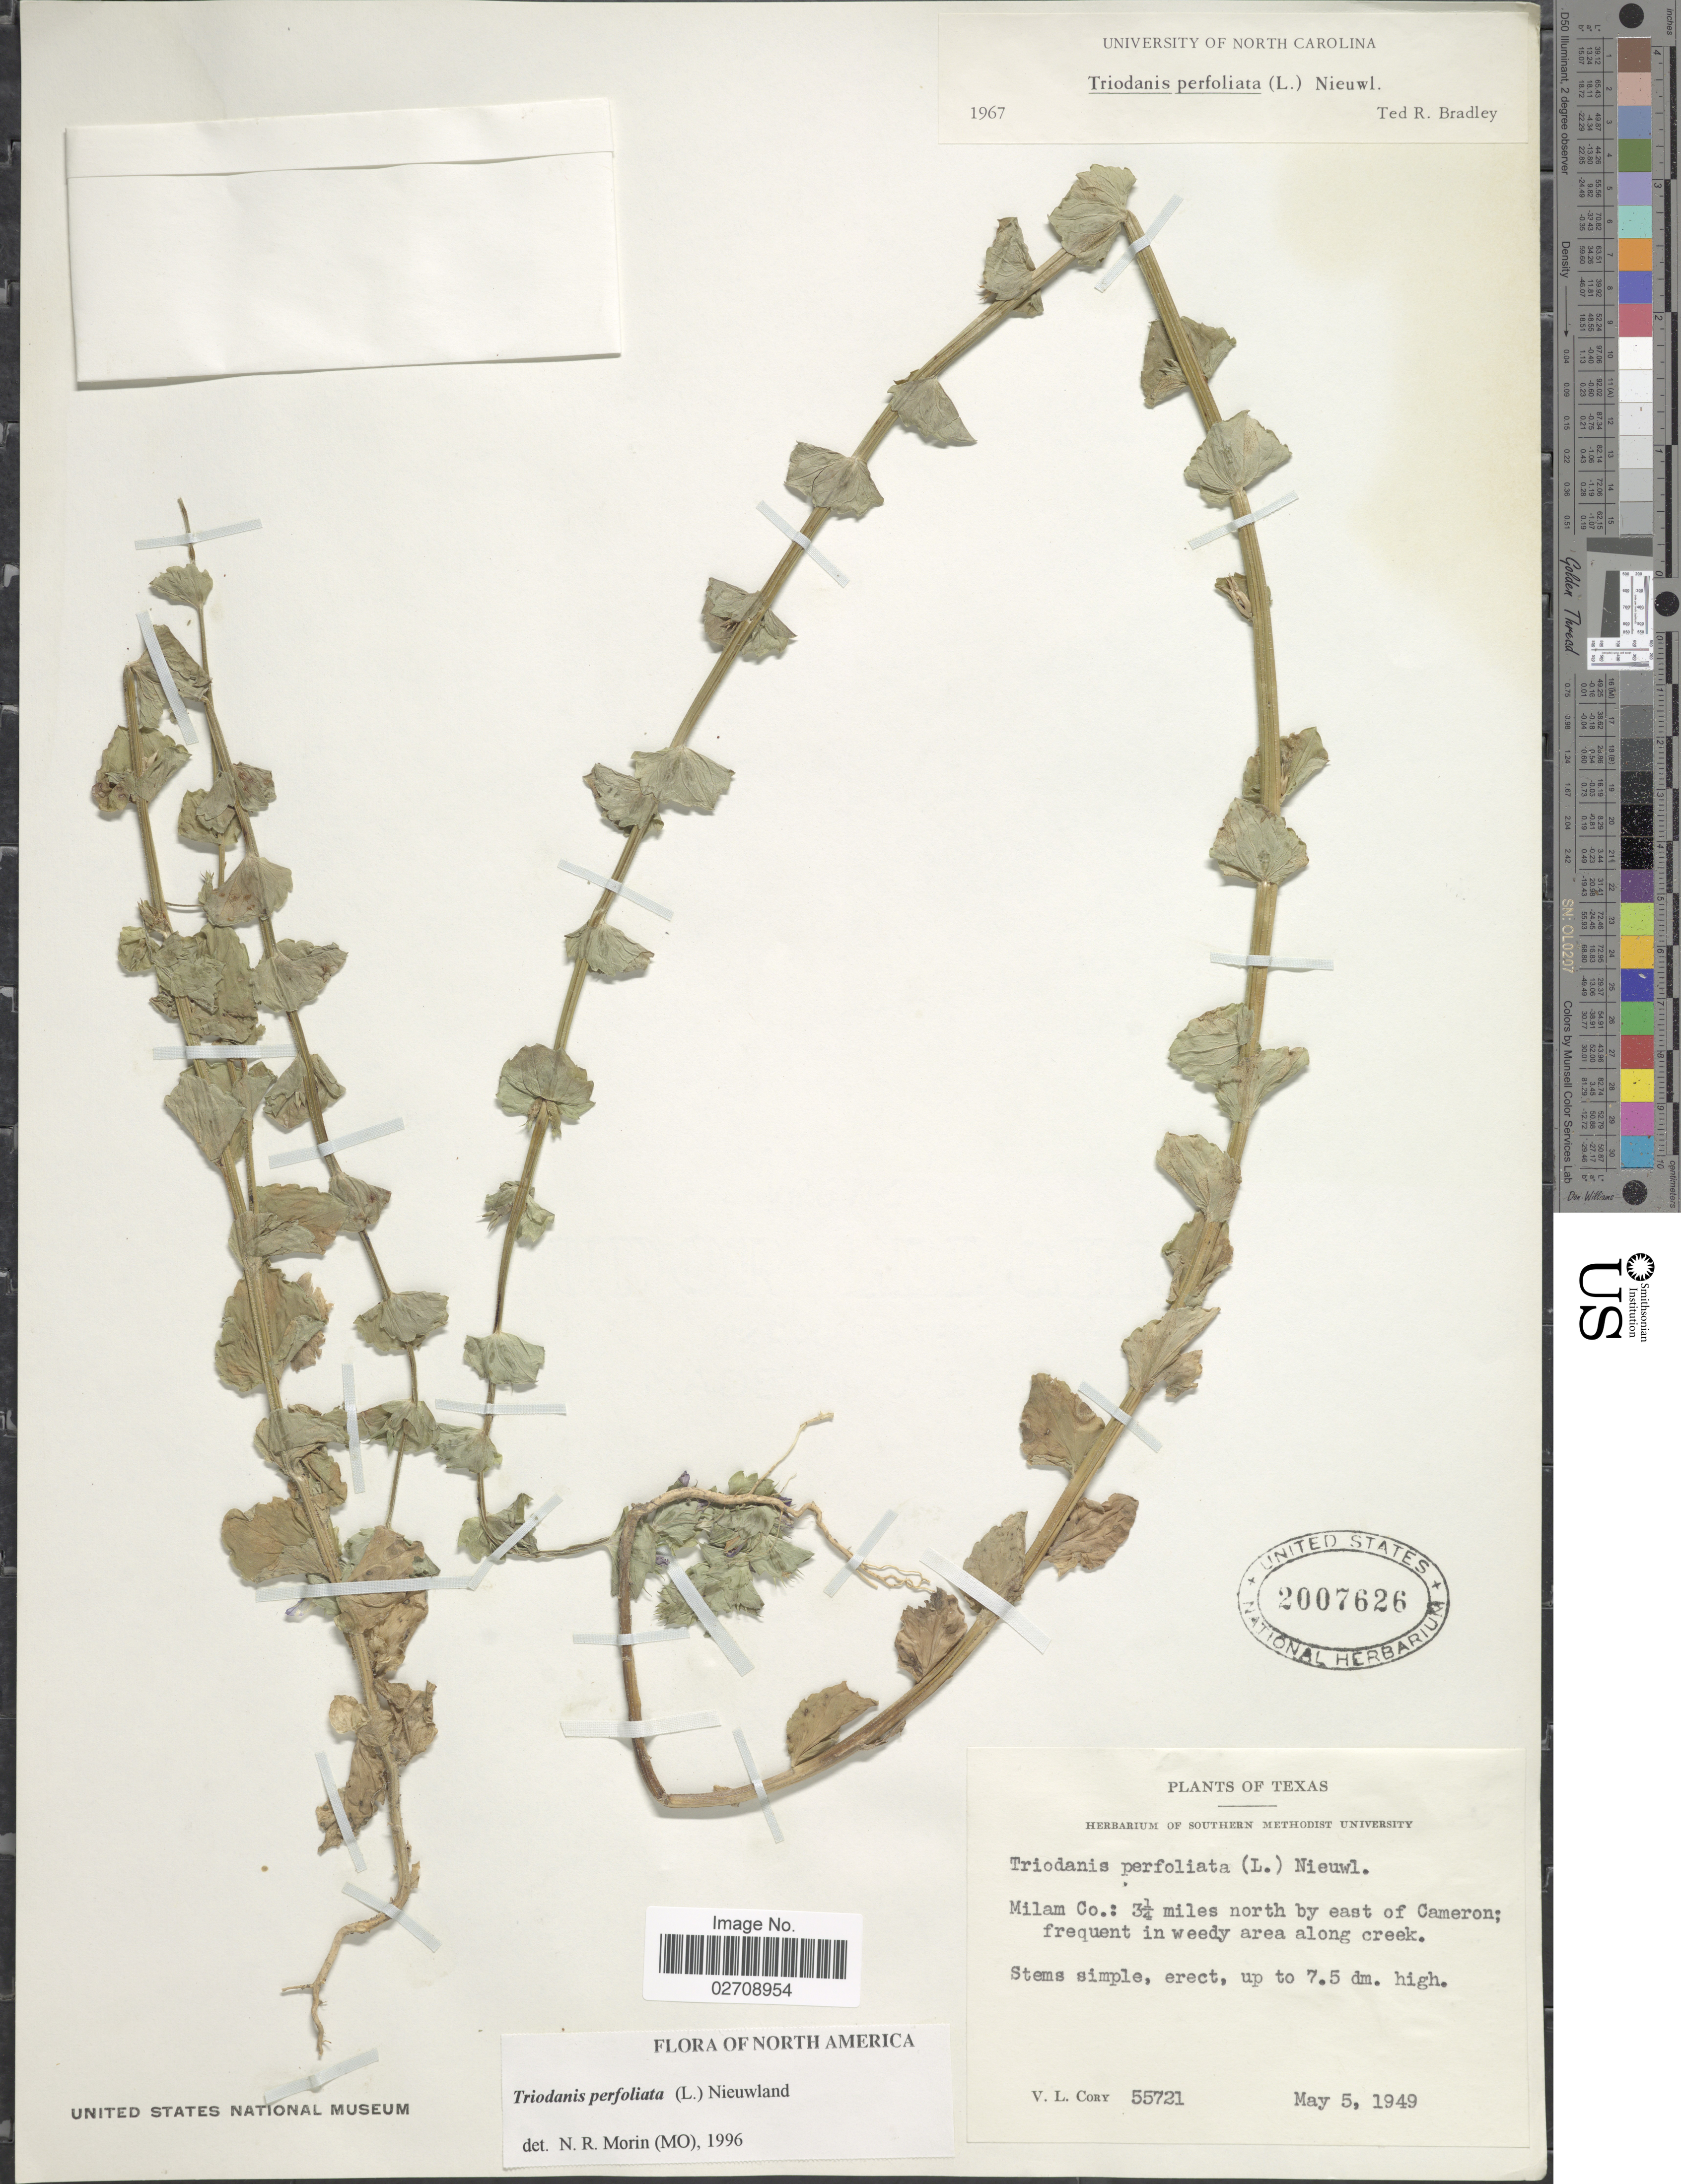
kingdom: Plantae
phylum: Tracheophyta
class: Magnoliopsida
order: Asterales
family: Campanulaceae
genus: Triodanis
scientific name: Triodanis perfoliata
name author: (L.) Nieuwl.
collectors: V. Cory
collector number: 55721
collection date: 1949-05-05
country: United States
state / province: Texas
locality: Milam Co: 3 1/4 miles north by east of Cameron; area along creek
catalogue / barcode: US 2007626